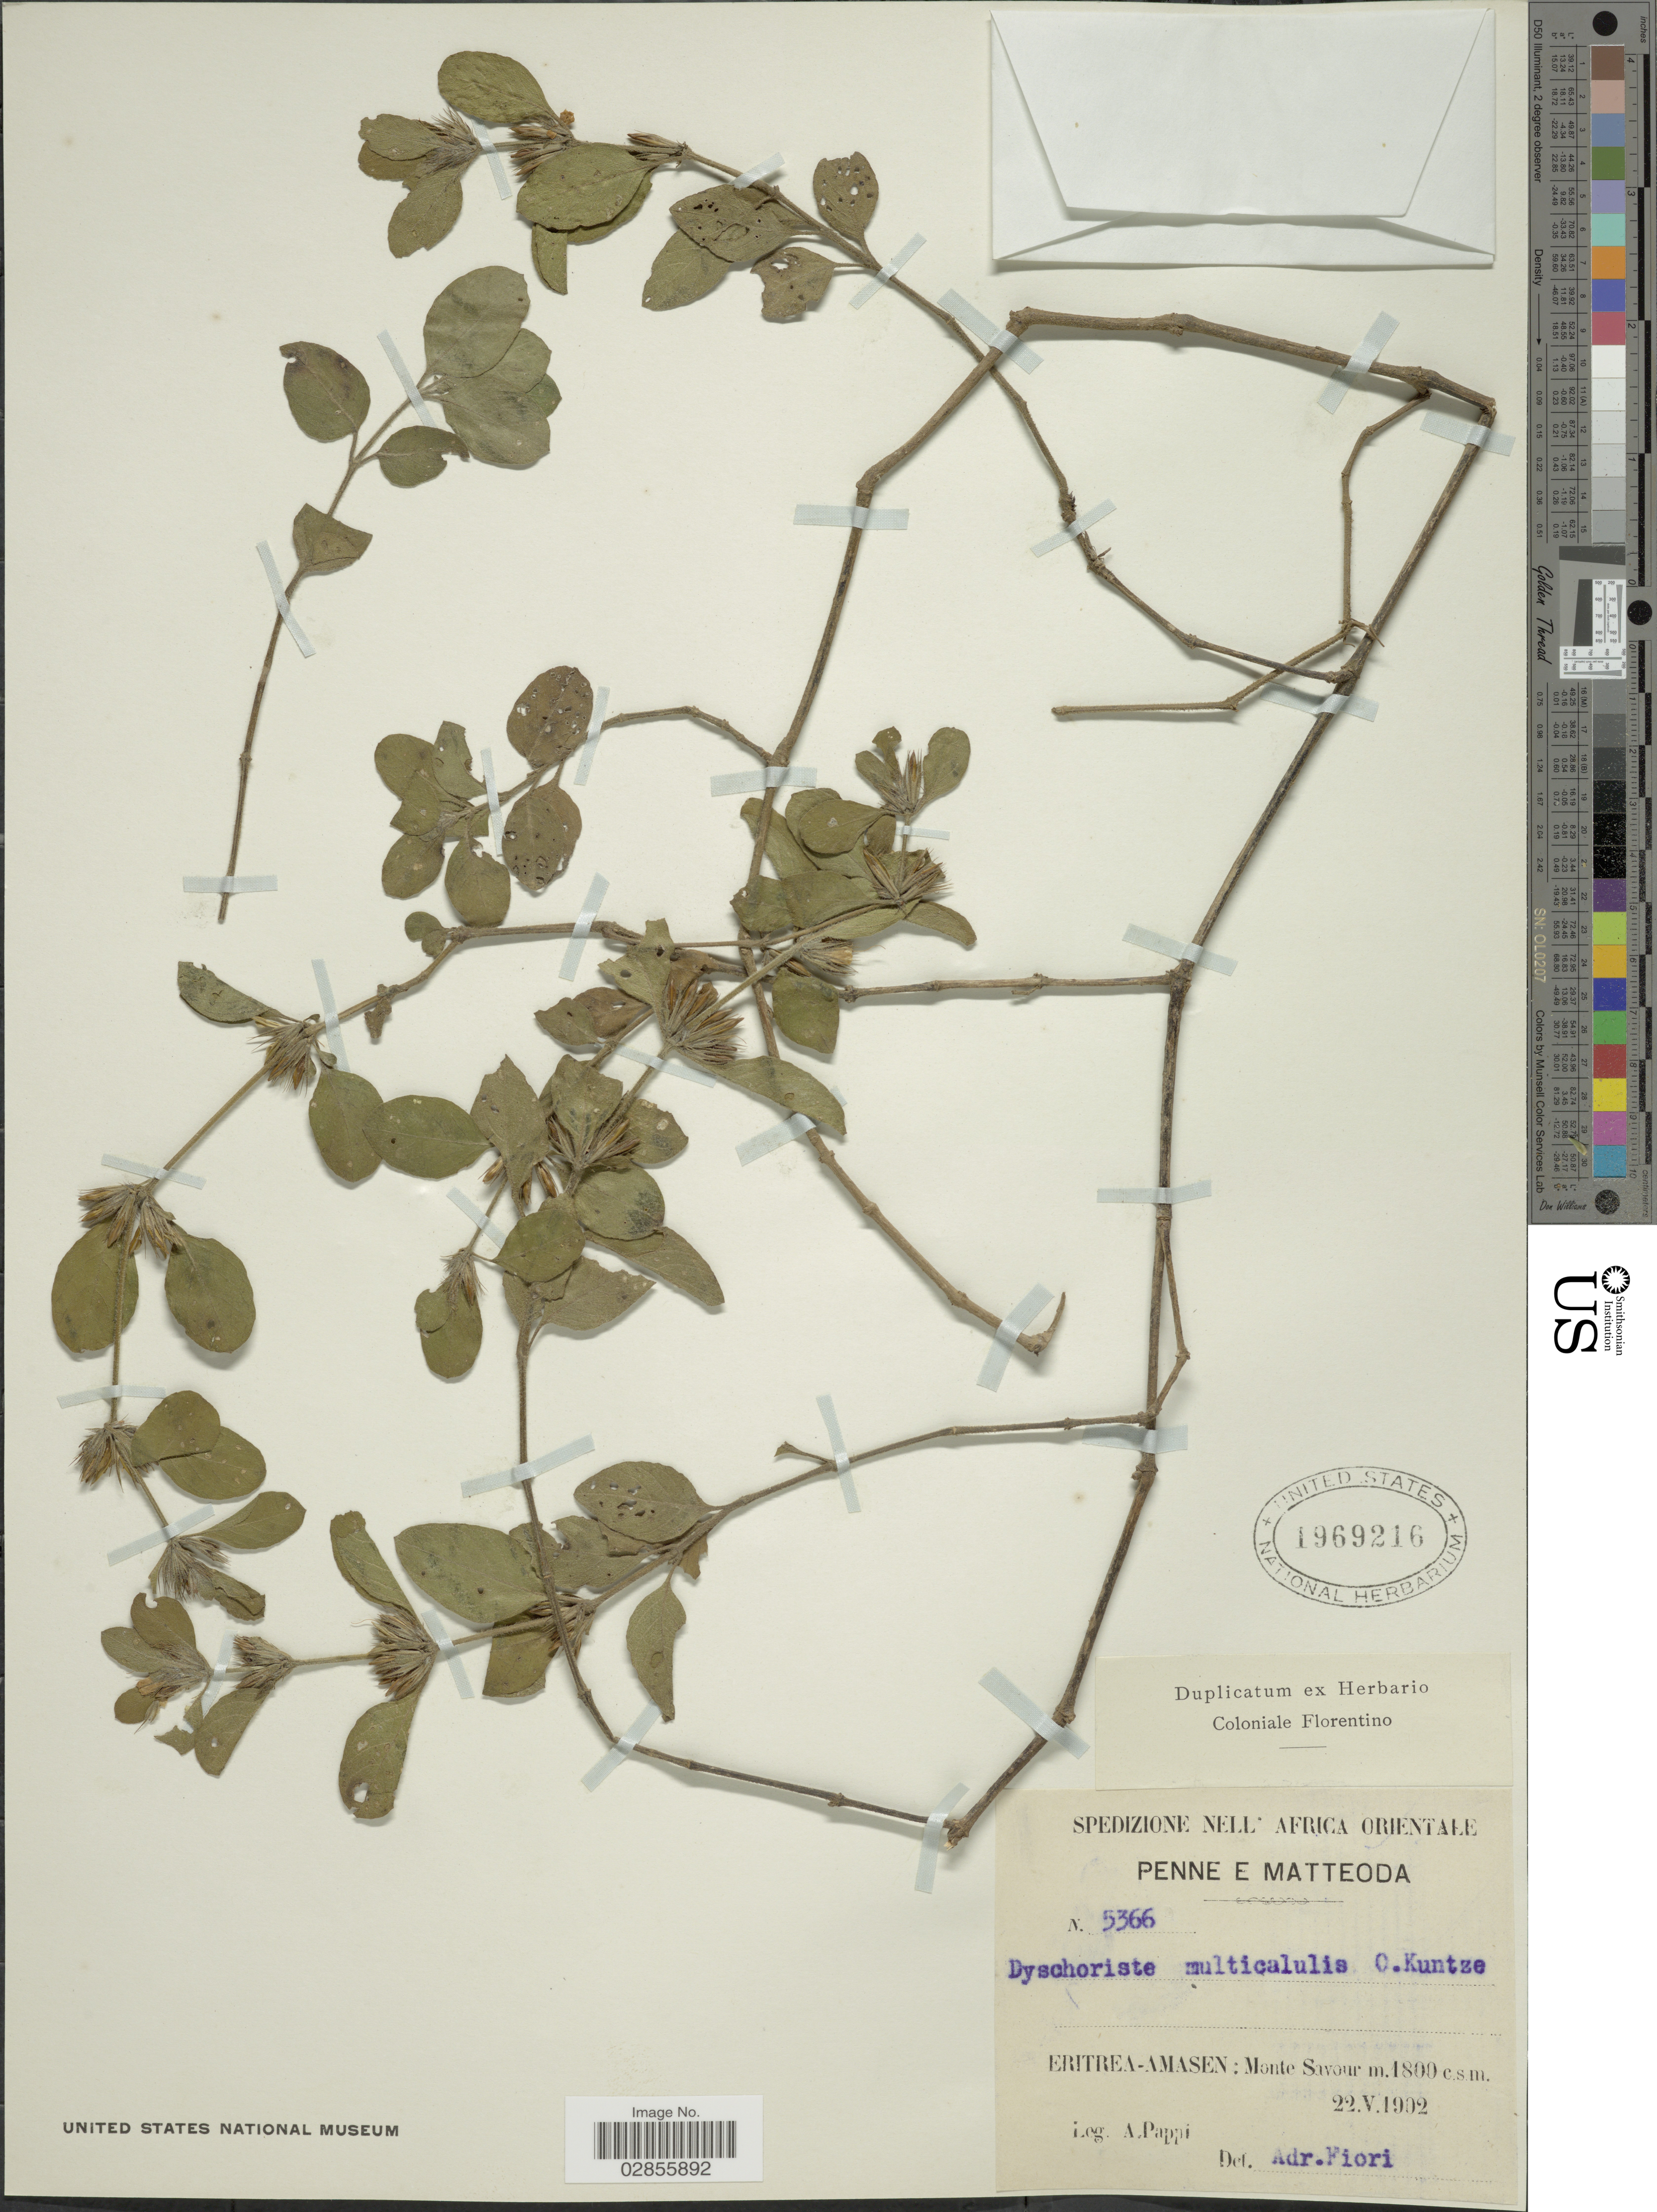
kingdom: Plantae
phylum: Tracheophyta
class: Magnoliopsida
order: Lamiales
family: Acanthaceae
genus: Dyschoriste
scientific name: Dyschoriste multicaulis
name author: (Hochst. ex A. Rich.) Kuntze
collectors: A. Pappi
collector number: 5366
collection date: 1902-05-22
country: Eritrea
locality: Africa Orientale. Penne E Matteoda. Eritrea-Amasen: Monte Savour.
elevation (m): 1800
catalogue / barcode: US 1969216